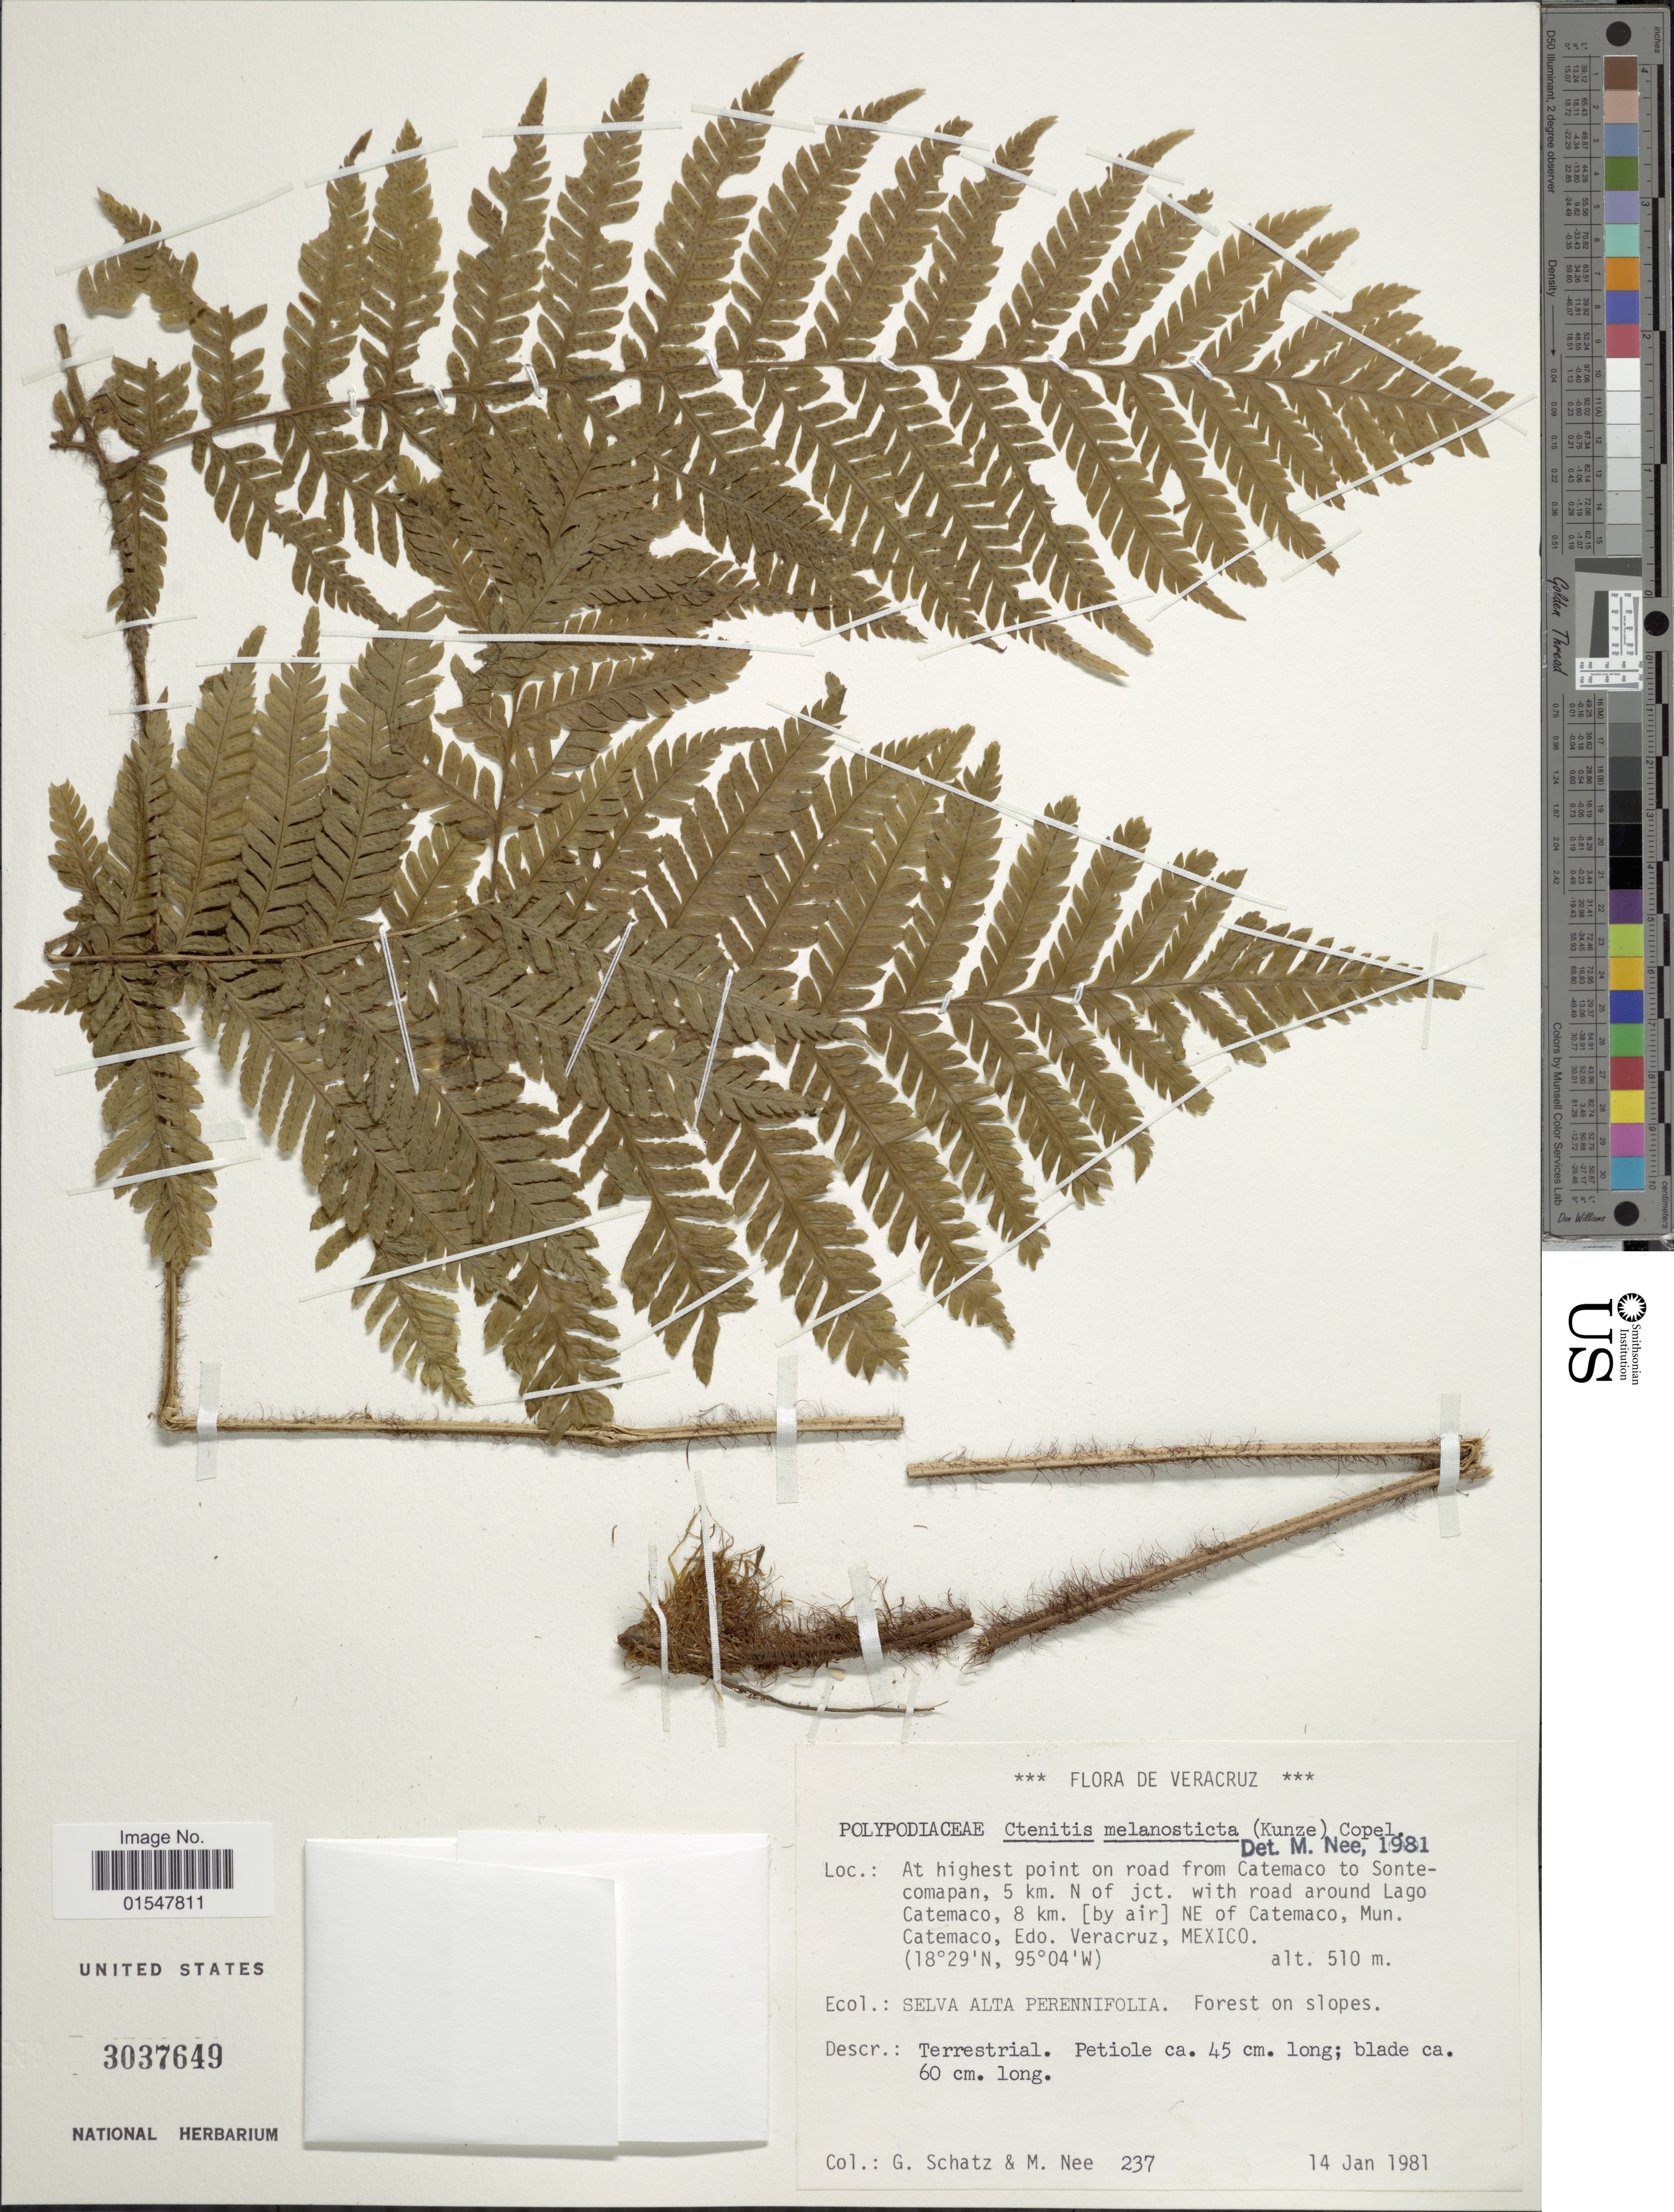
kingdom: Plantae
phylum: Tracheophyta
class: Polypodiopsida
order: Polypodiales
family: Dryopteridaceae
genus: Ctenitis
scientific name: Ctenitis melanosticta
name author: (Kunze) Copel.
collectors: G. Schatz & M. Nee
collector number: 237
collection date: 1981-01-14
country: Mexico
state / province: Veracruz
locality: Veracruz, At highest point on road from Catemaco to Sonte-comapan, 5 km. N of Jct. with road around Lago Catemaco, 8 km. [by air] Ne of Catemaco, Mun. Catemaco, edo. Veracruz, Mexico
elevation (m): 510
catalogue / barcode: US 3037649